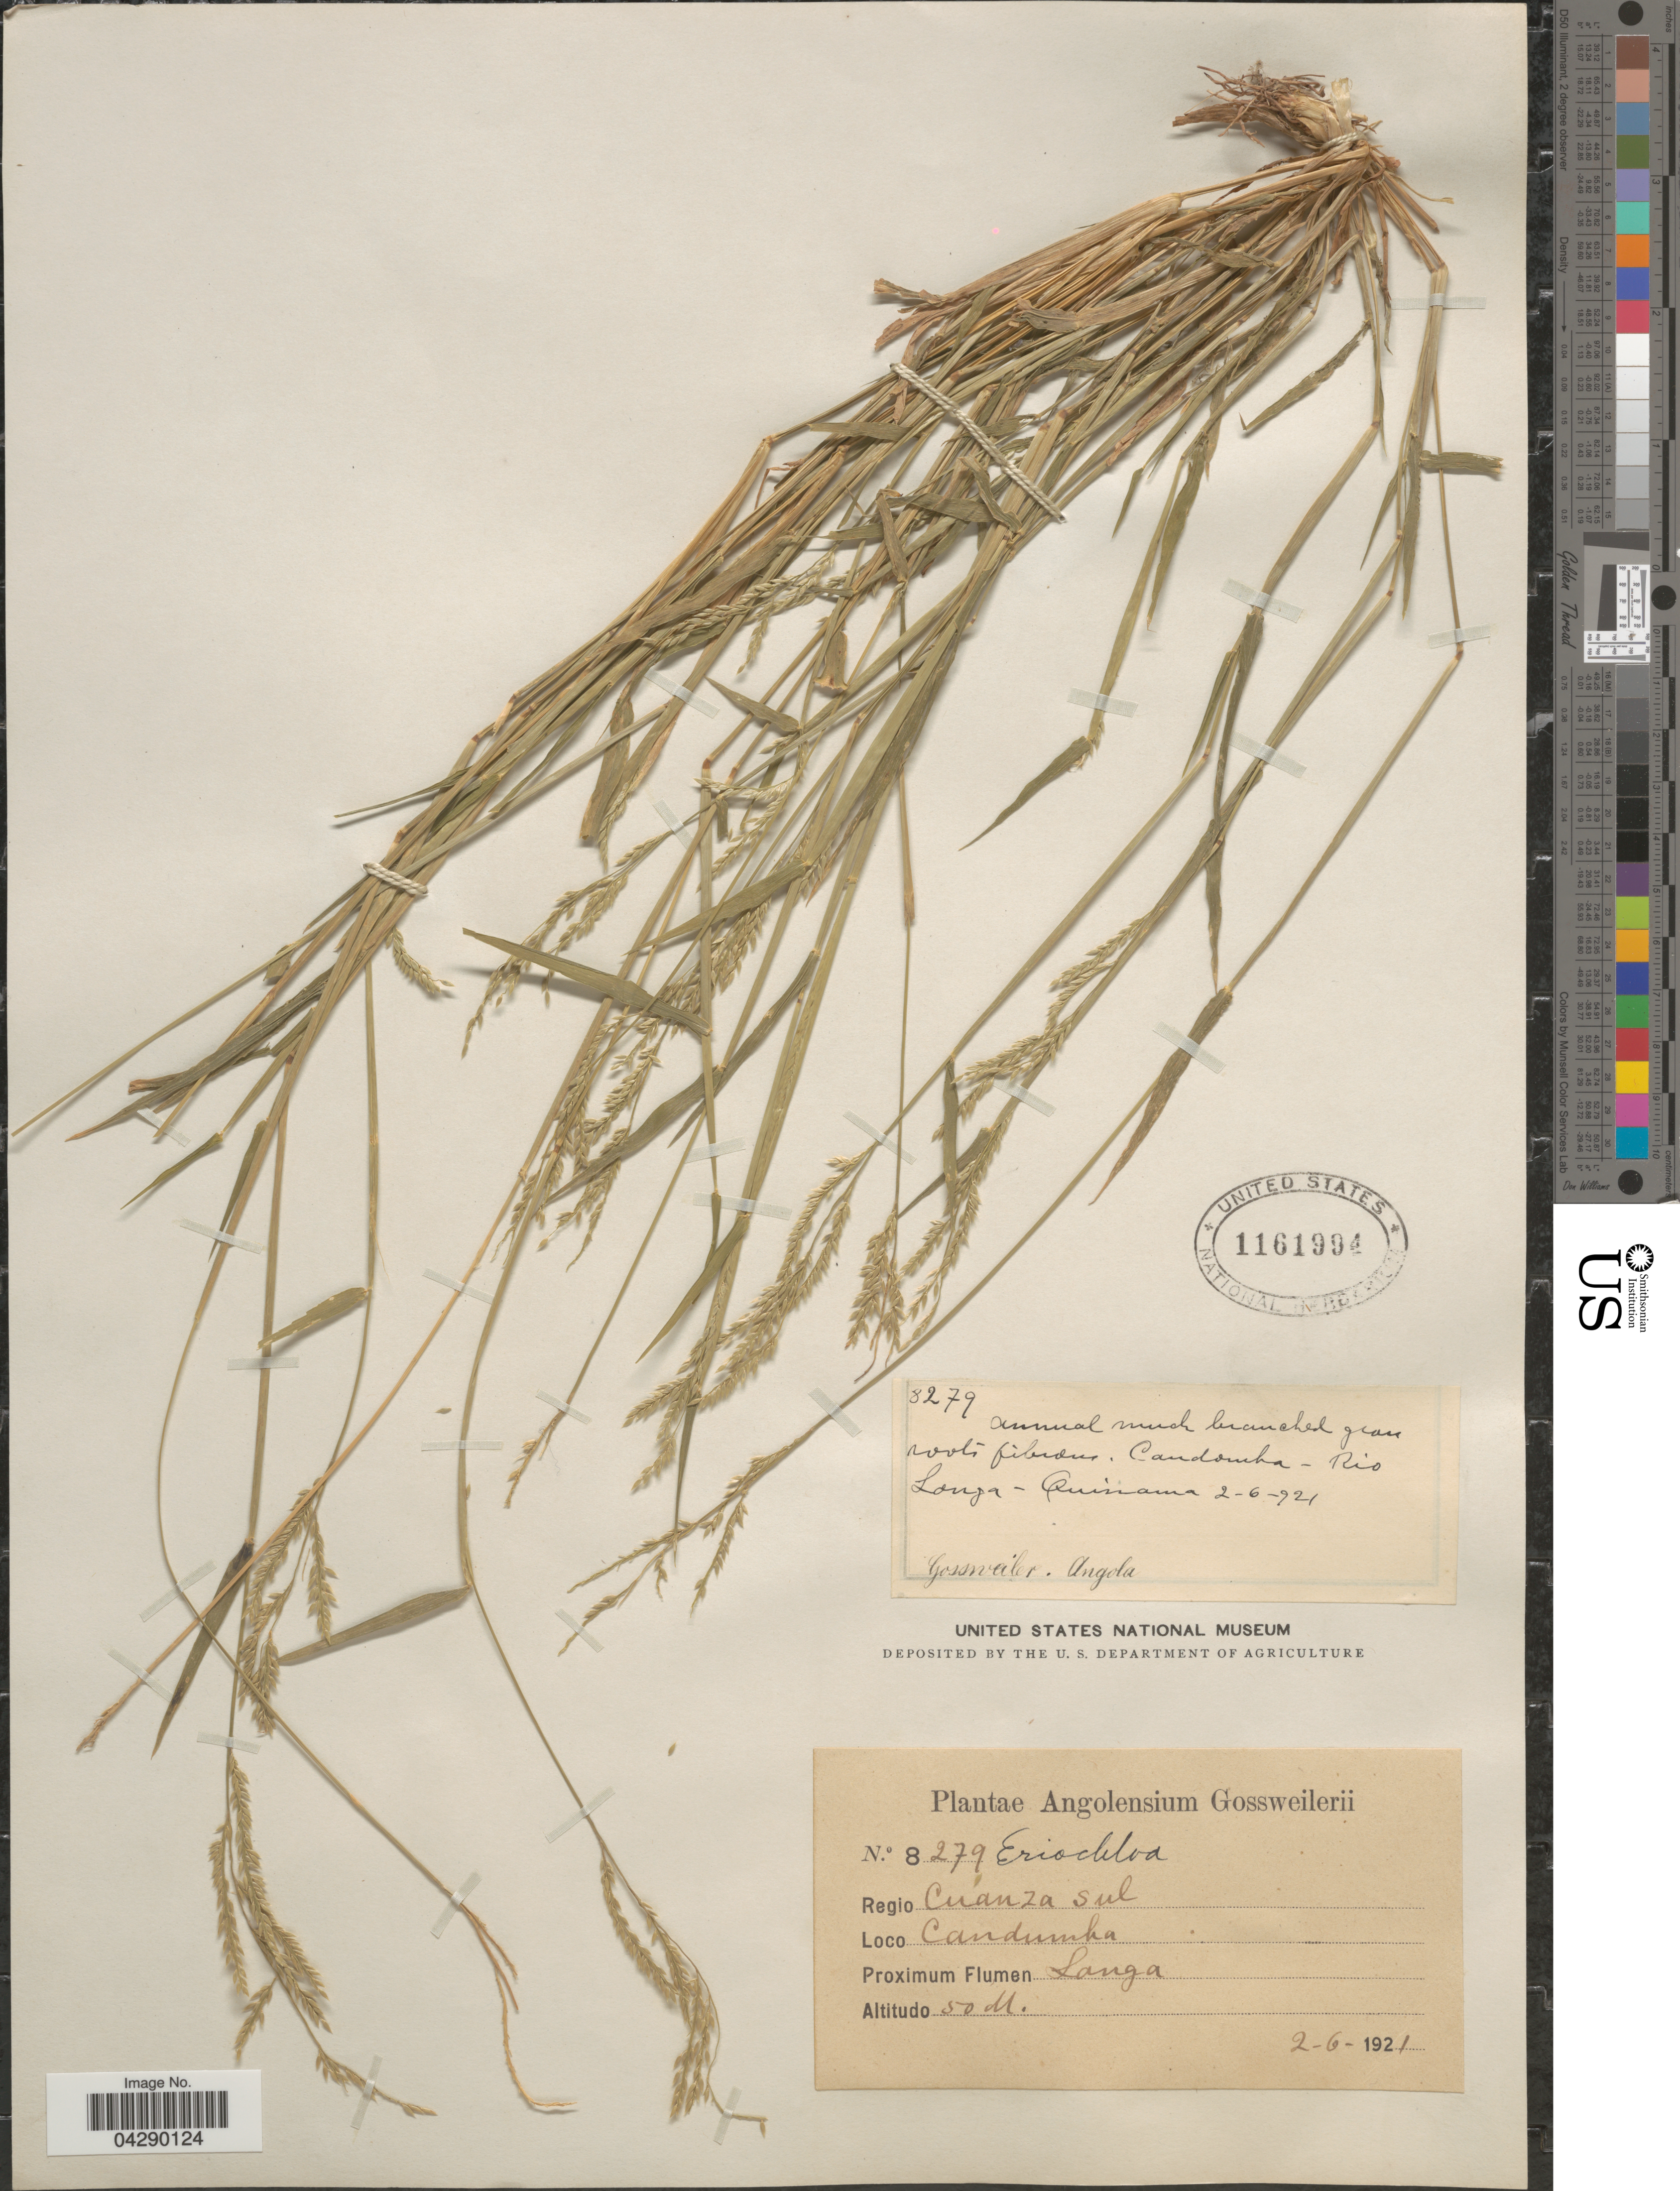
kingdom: Plantae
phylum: Tracheophyta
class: Liliopsida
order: Poales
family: Poaceae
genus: Eriochloa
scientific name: Eriochloa procera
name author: (Retz.) C.E. Hubb.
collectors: -. Gossweiler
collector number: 8279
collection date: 1921-06-02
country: Angola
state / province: Cuanza Sul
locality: Regio Cuanza Sul. Candumha. Proximum Flumen Langa.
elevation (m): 50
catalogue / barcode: US 1161994